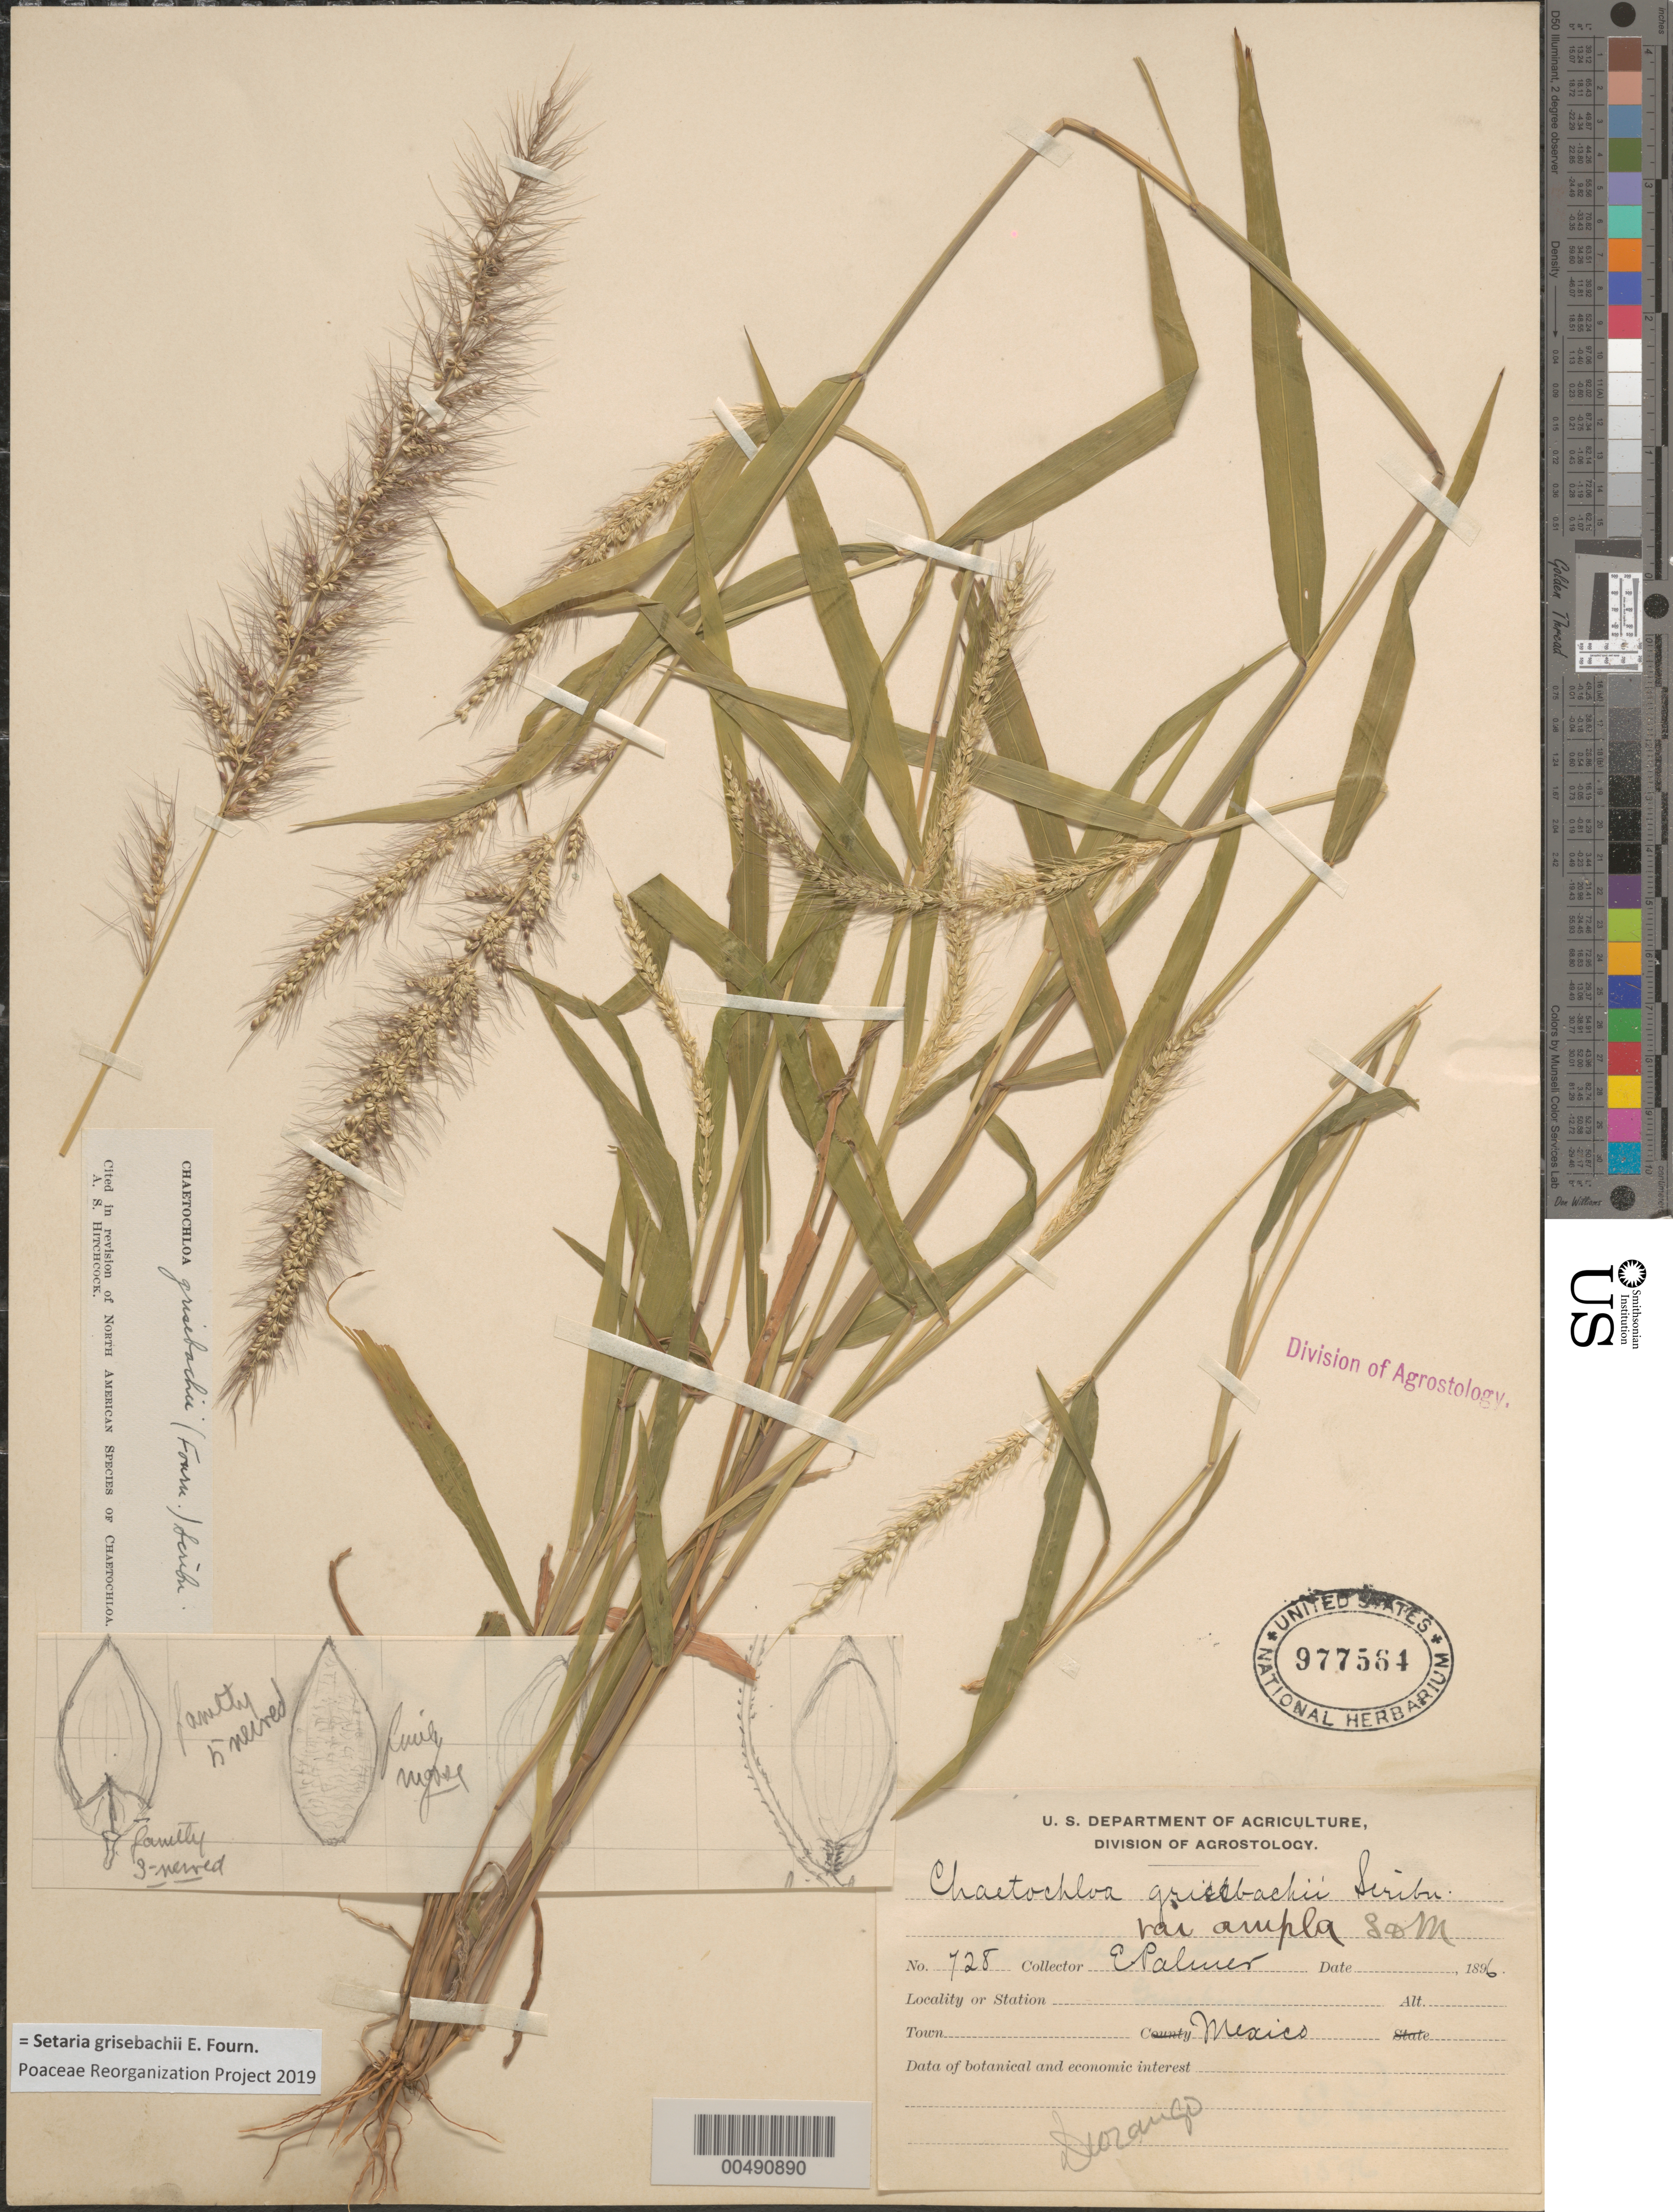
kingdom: Plantae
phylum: Tracheophyta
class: Liliopsida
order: Poales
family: Poaceae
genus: Setaria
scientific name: Setaria grisebachii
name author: E. Fourn.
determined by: Poaceae Reorganization Project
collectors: E. Palmer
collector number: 728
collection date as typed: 1896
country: Mexico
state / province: Durango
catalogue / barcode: US 977564